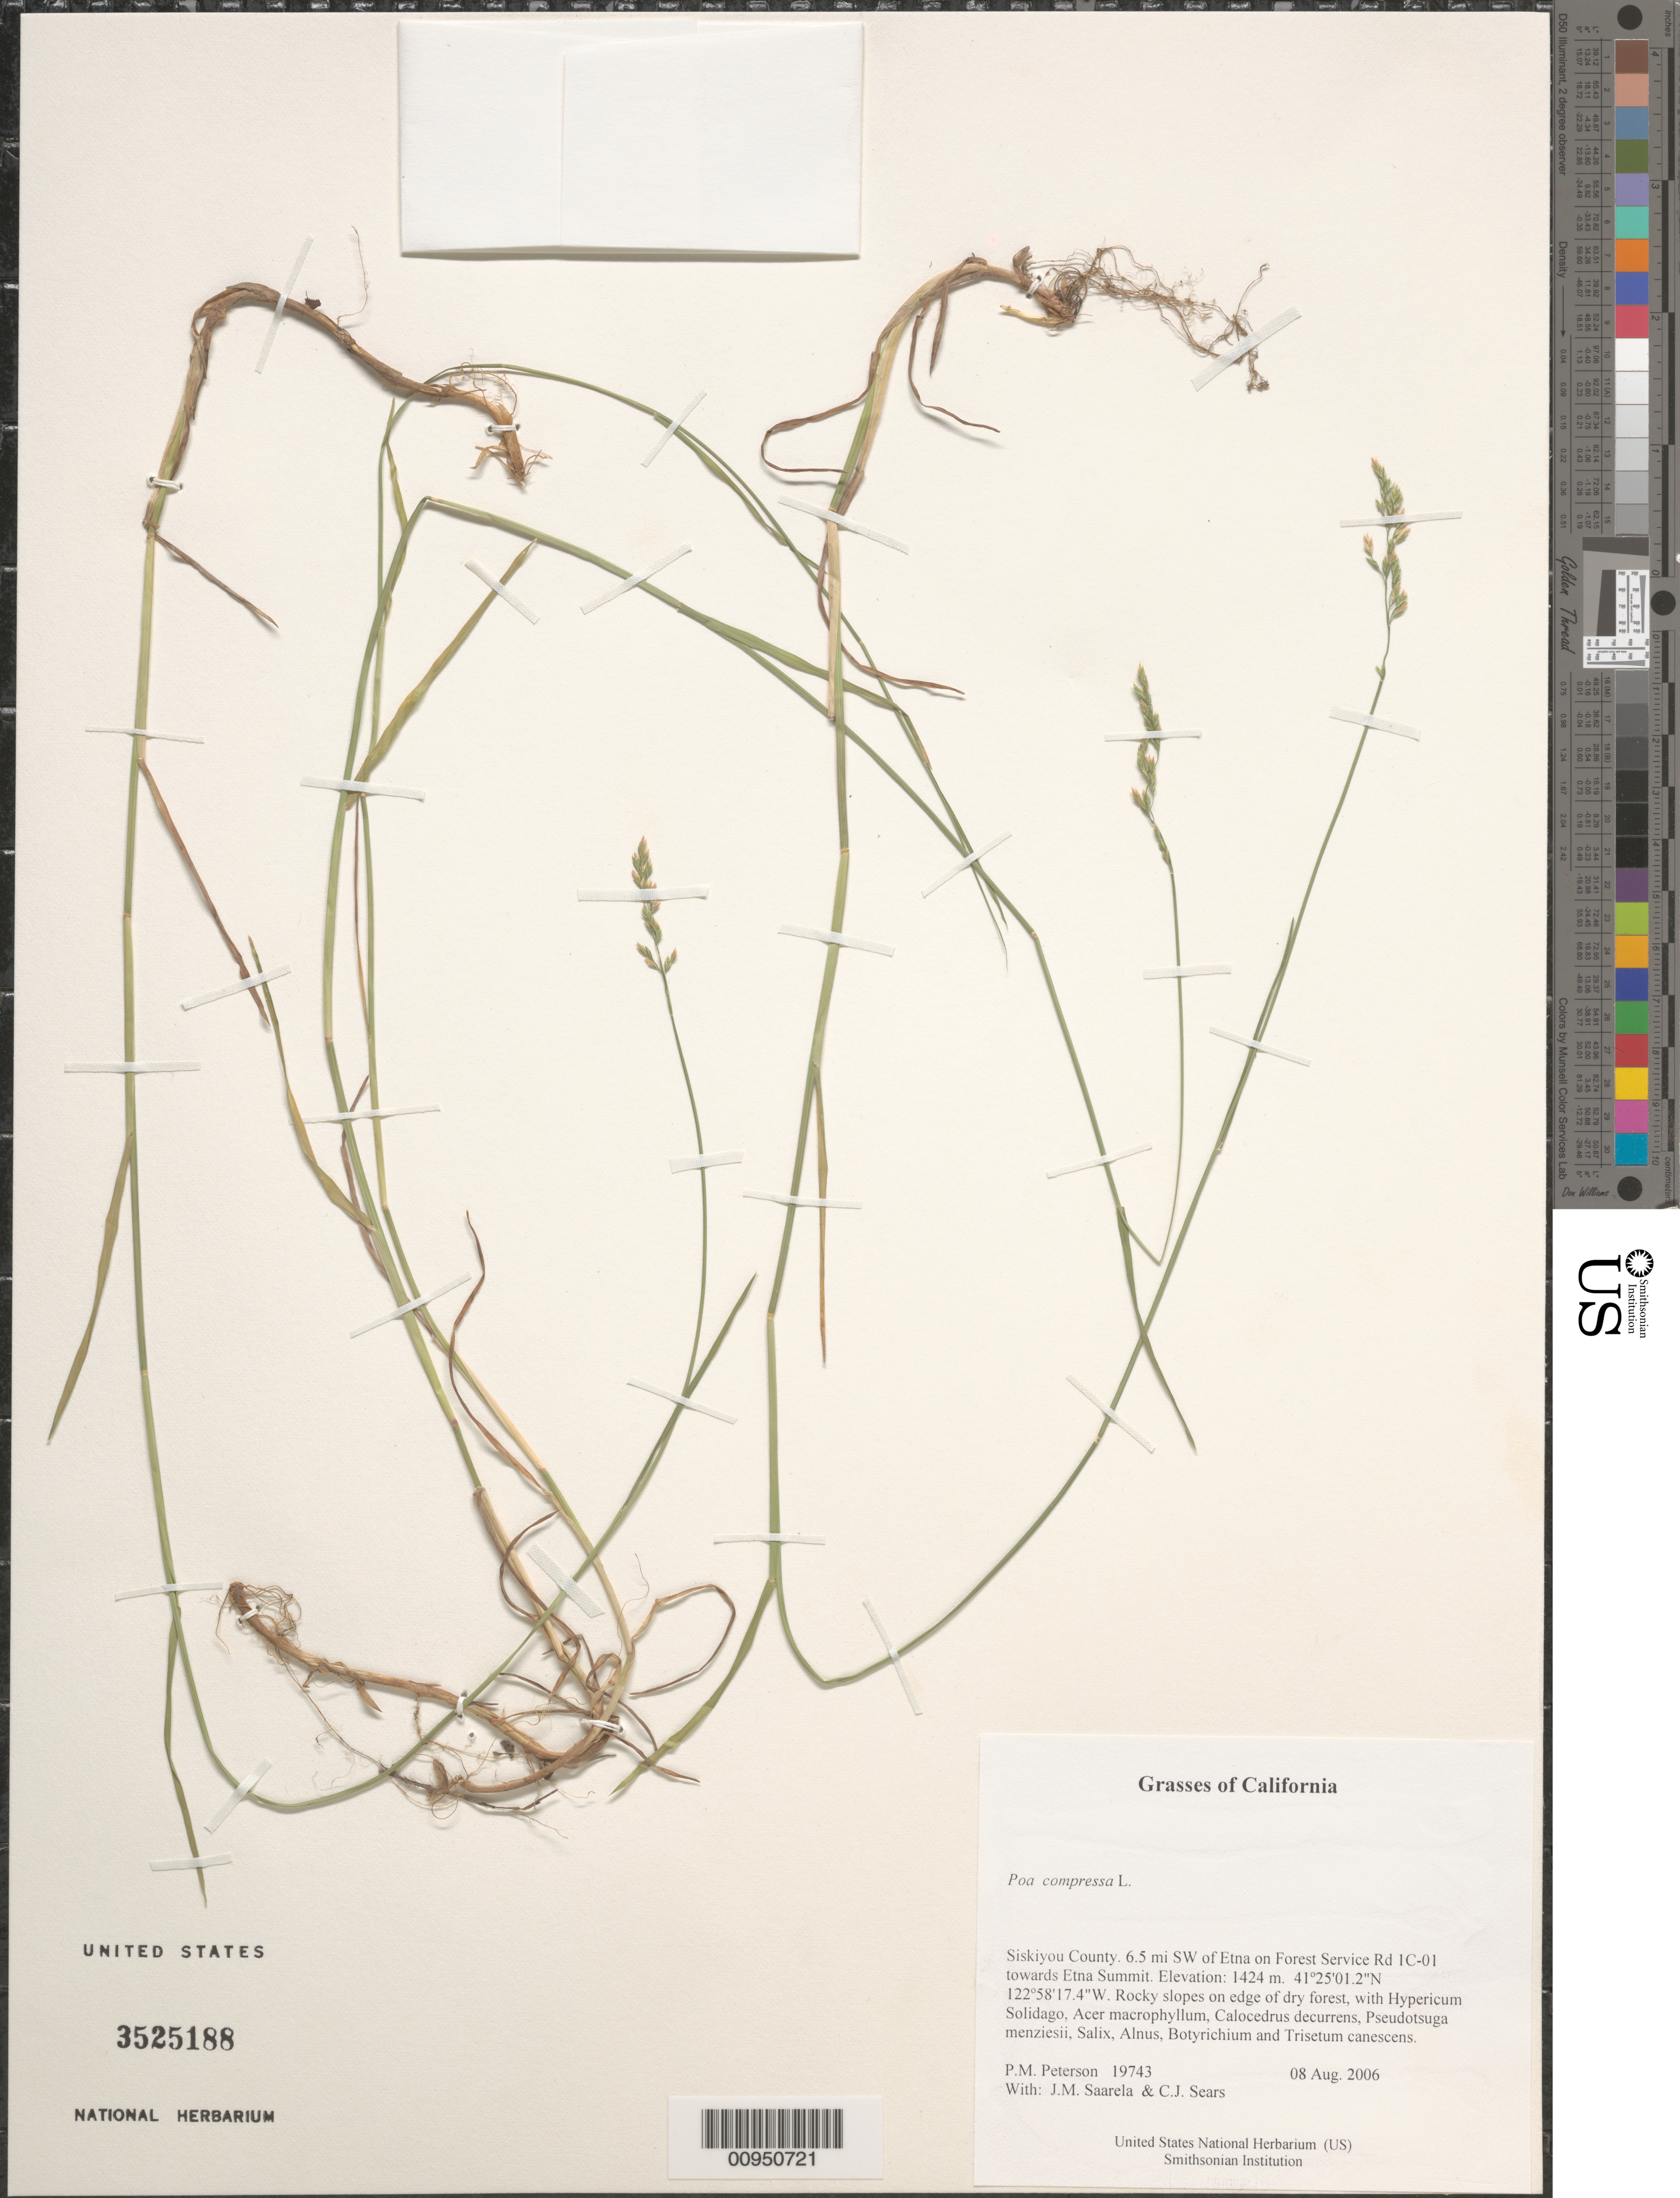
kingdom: Plantae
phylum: Tracheophyta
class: Liliopsida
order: Poales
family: Poaceae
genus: Poa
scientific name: Poa compressa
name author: L.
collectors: P. M. Peterson, J. Saarela & C. Sears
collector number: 19743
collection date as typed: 08 Aug 2006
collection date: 2006-08-08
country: United States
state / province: California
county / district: Siskiyou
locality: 6.5 mi SW of Etna on Forest Service Rd 1C-01 towards Etna Summit.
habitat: Rocky slopes on edge of dry forest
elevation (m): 1424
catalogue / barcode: US 3525188